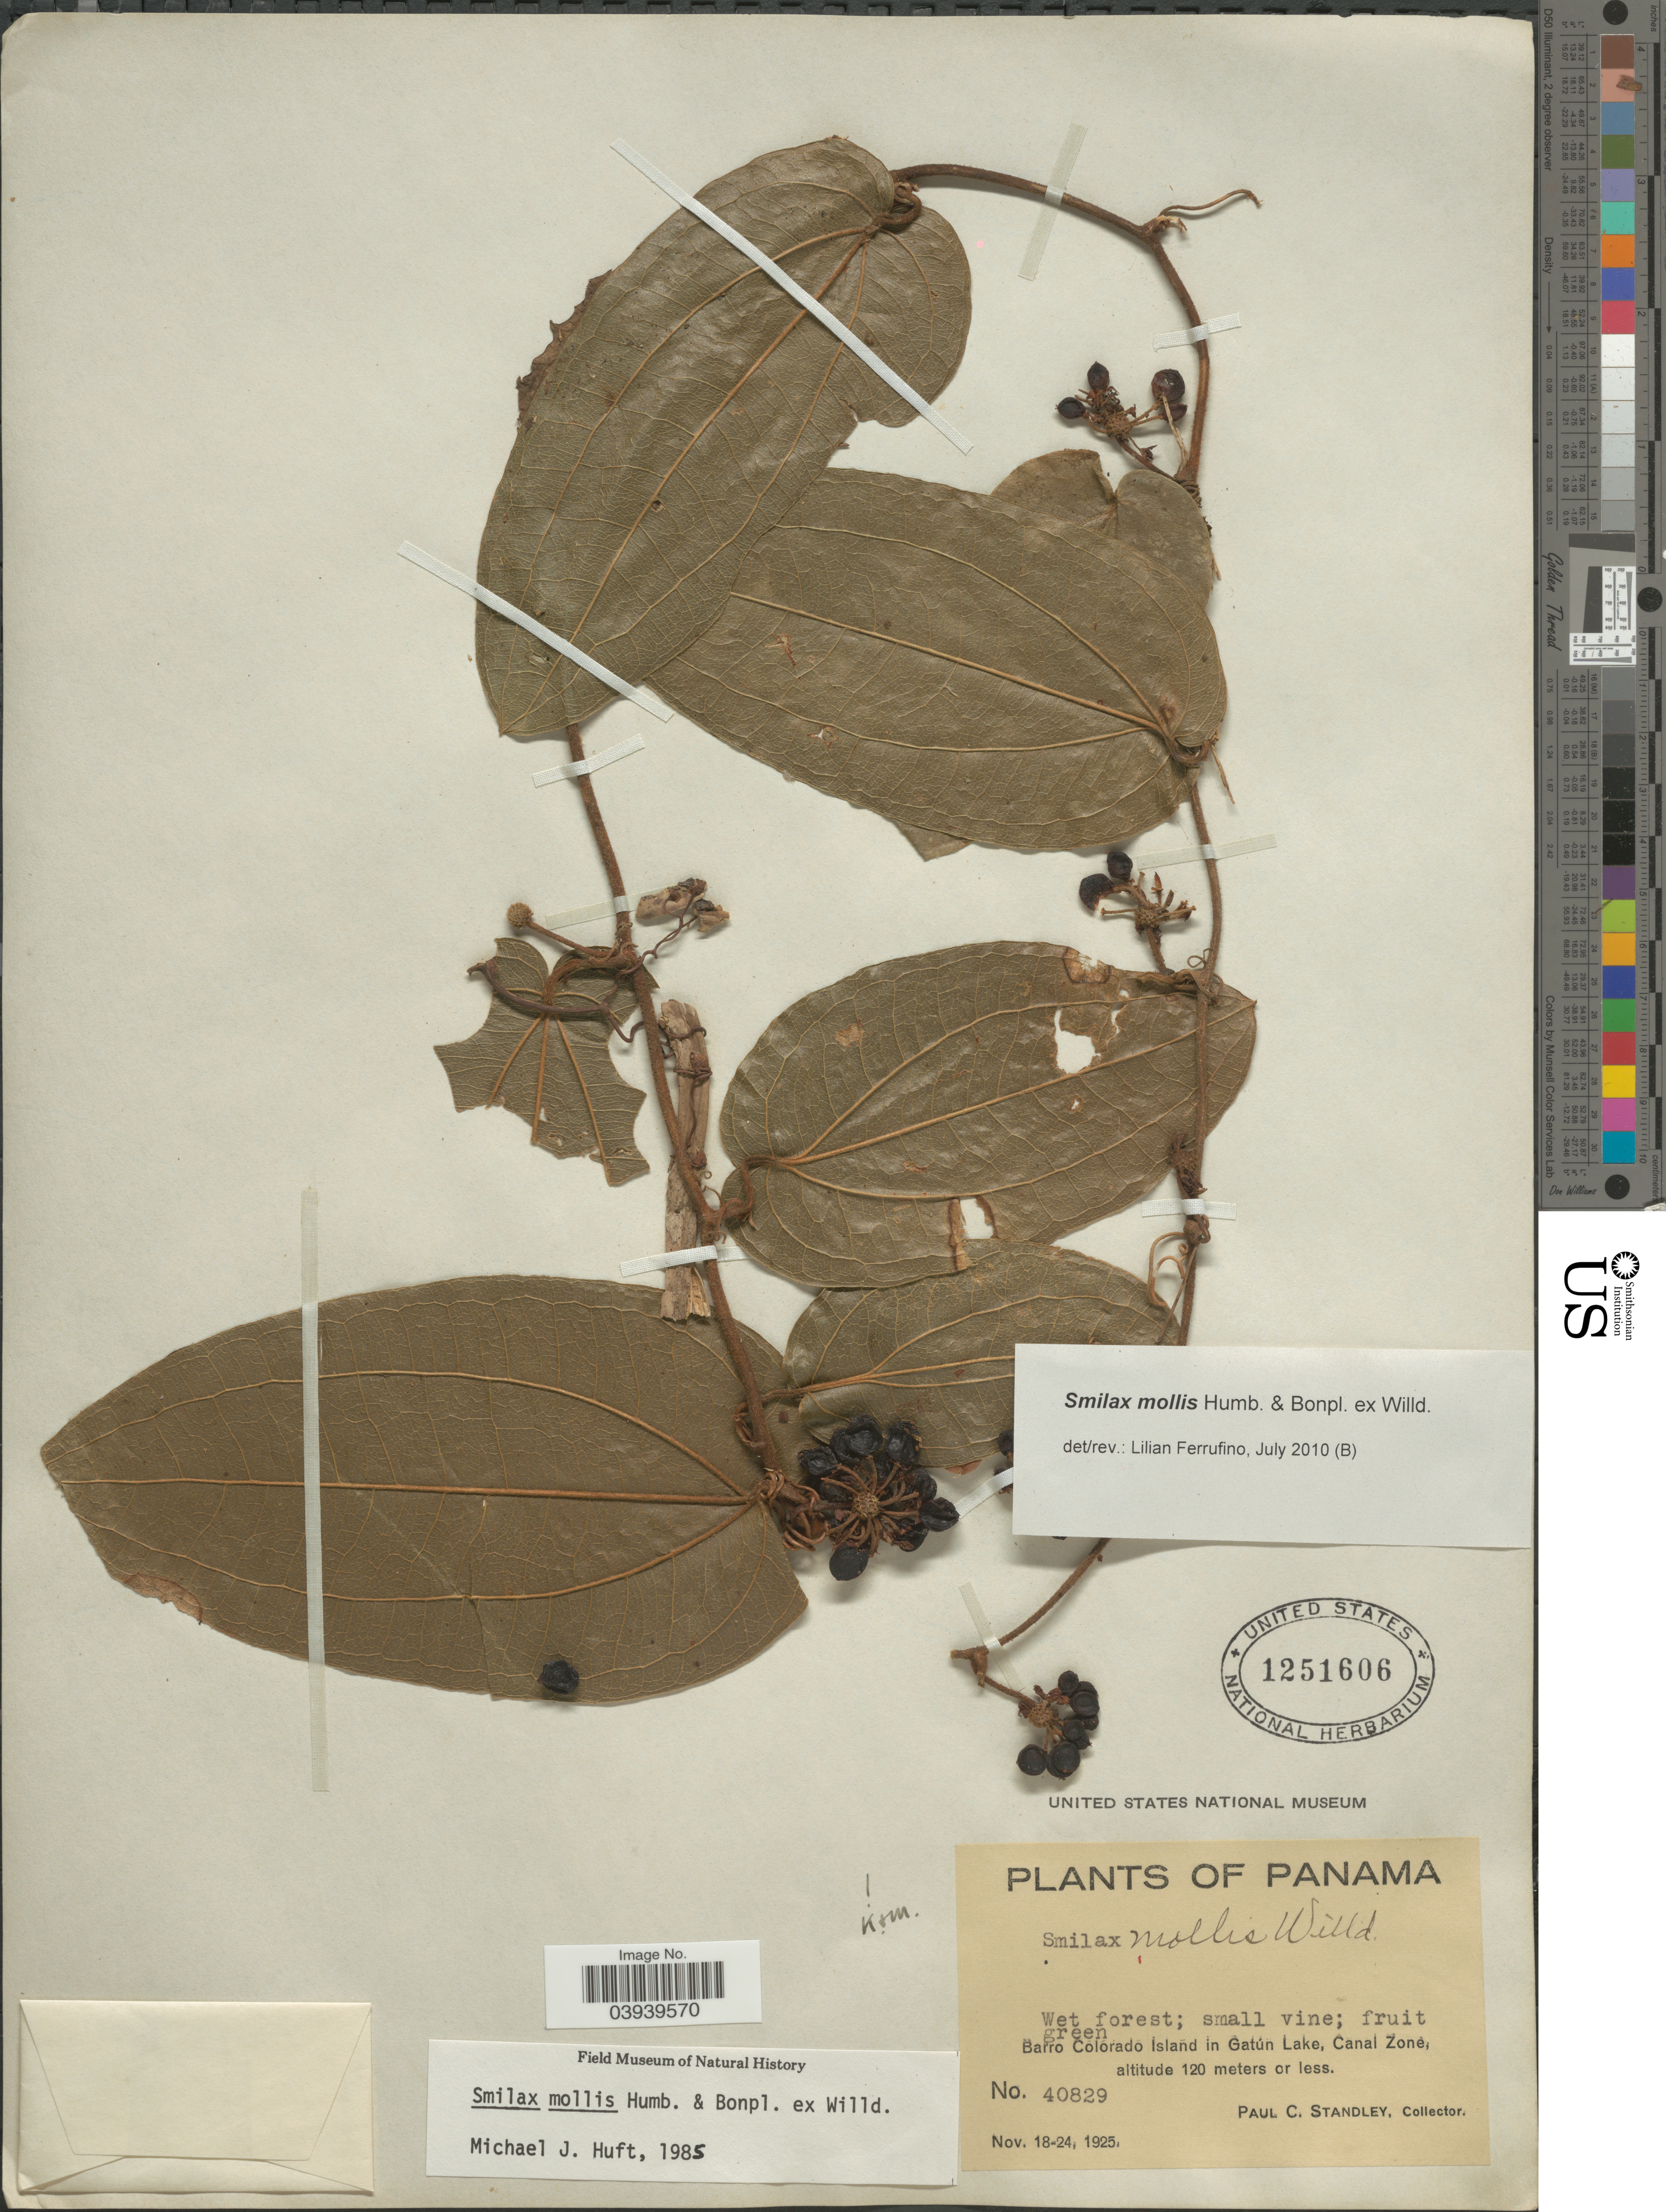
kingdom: Plantae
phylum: Tracheophyta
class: Liliopsida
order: Liliales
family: Smilacaceae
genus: Smilax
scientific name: Smilax mollis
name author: Humb. & Bonpl. ex Willd.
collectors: P. C. Standley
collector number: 40829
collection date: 1925-11-18/1925-11-24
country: Panama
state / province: Panamá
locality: Barro Colorado Island in Gatún Lake, Canal Zone.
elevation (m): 120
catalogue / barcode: US 1251606